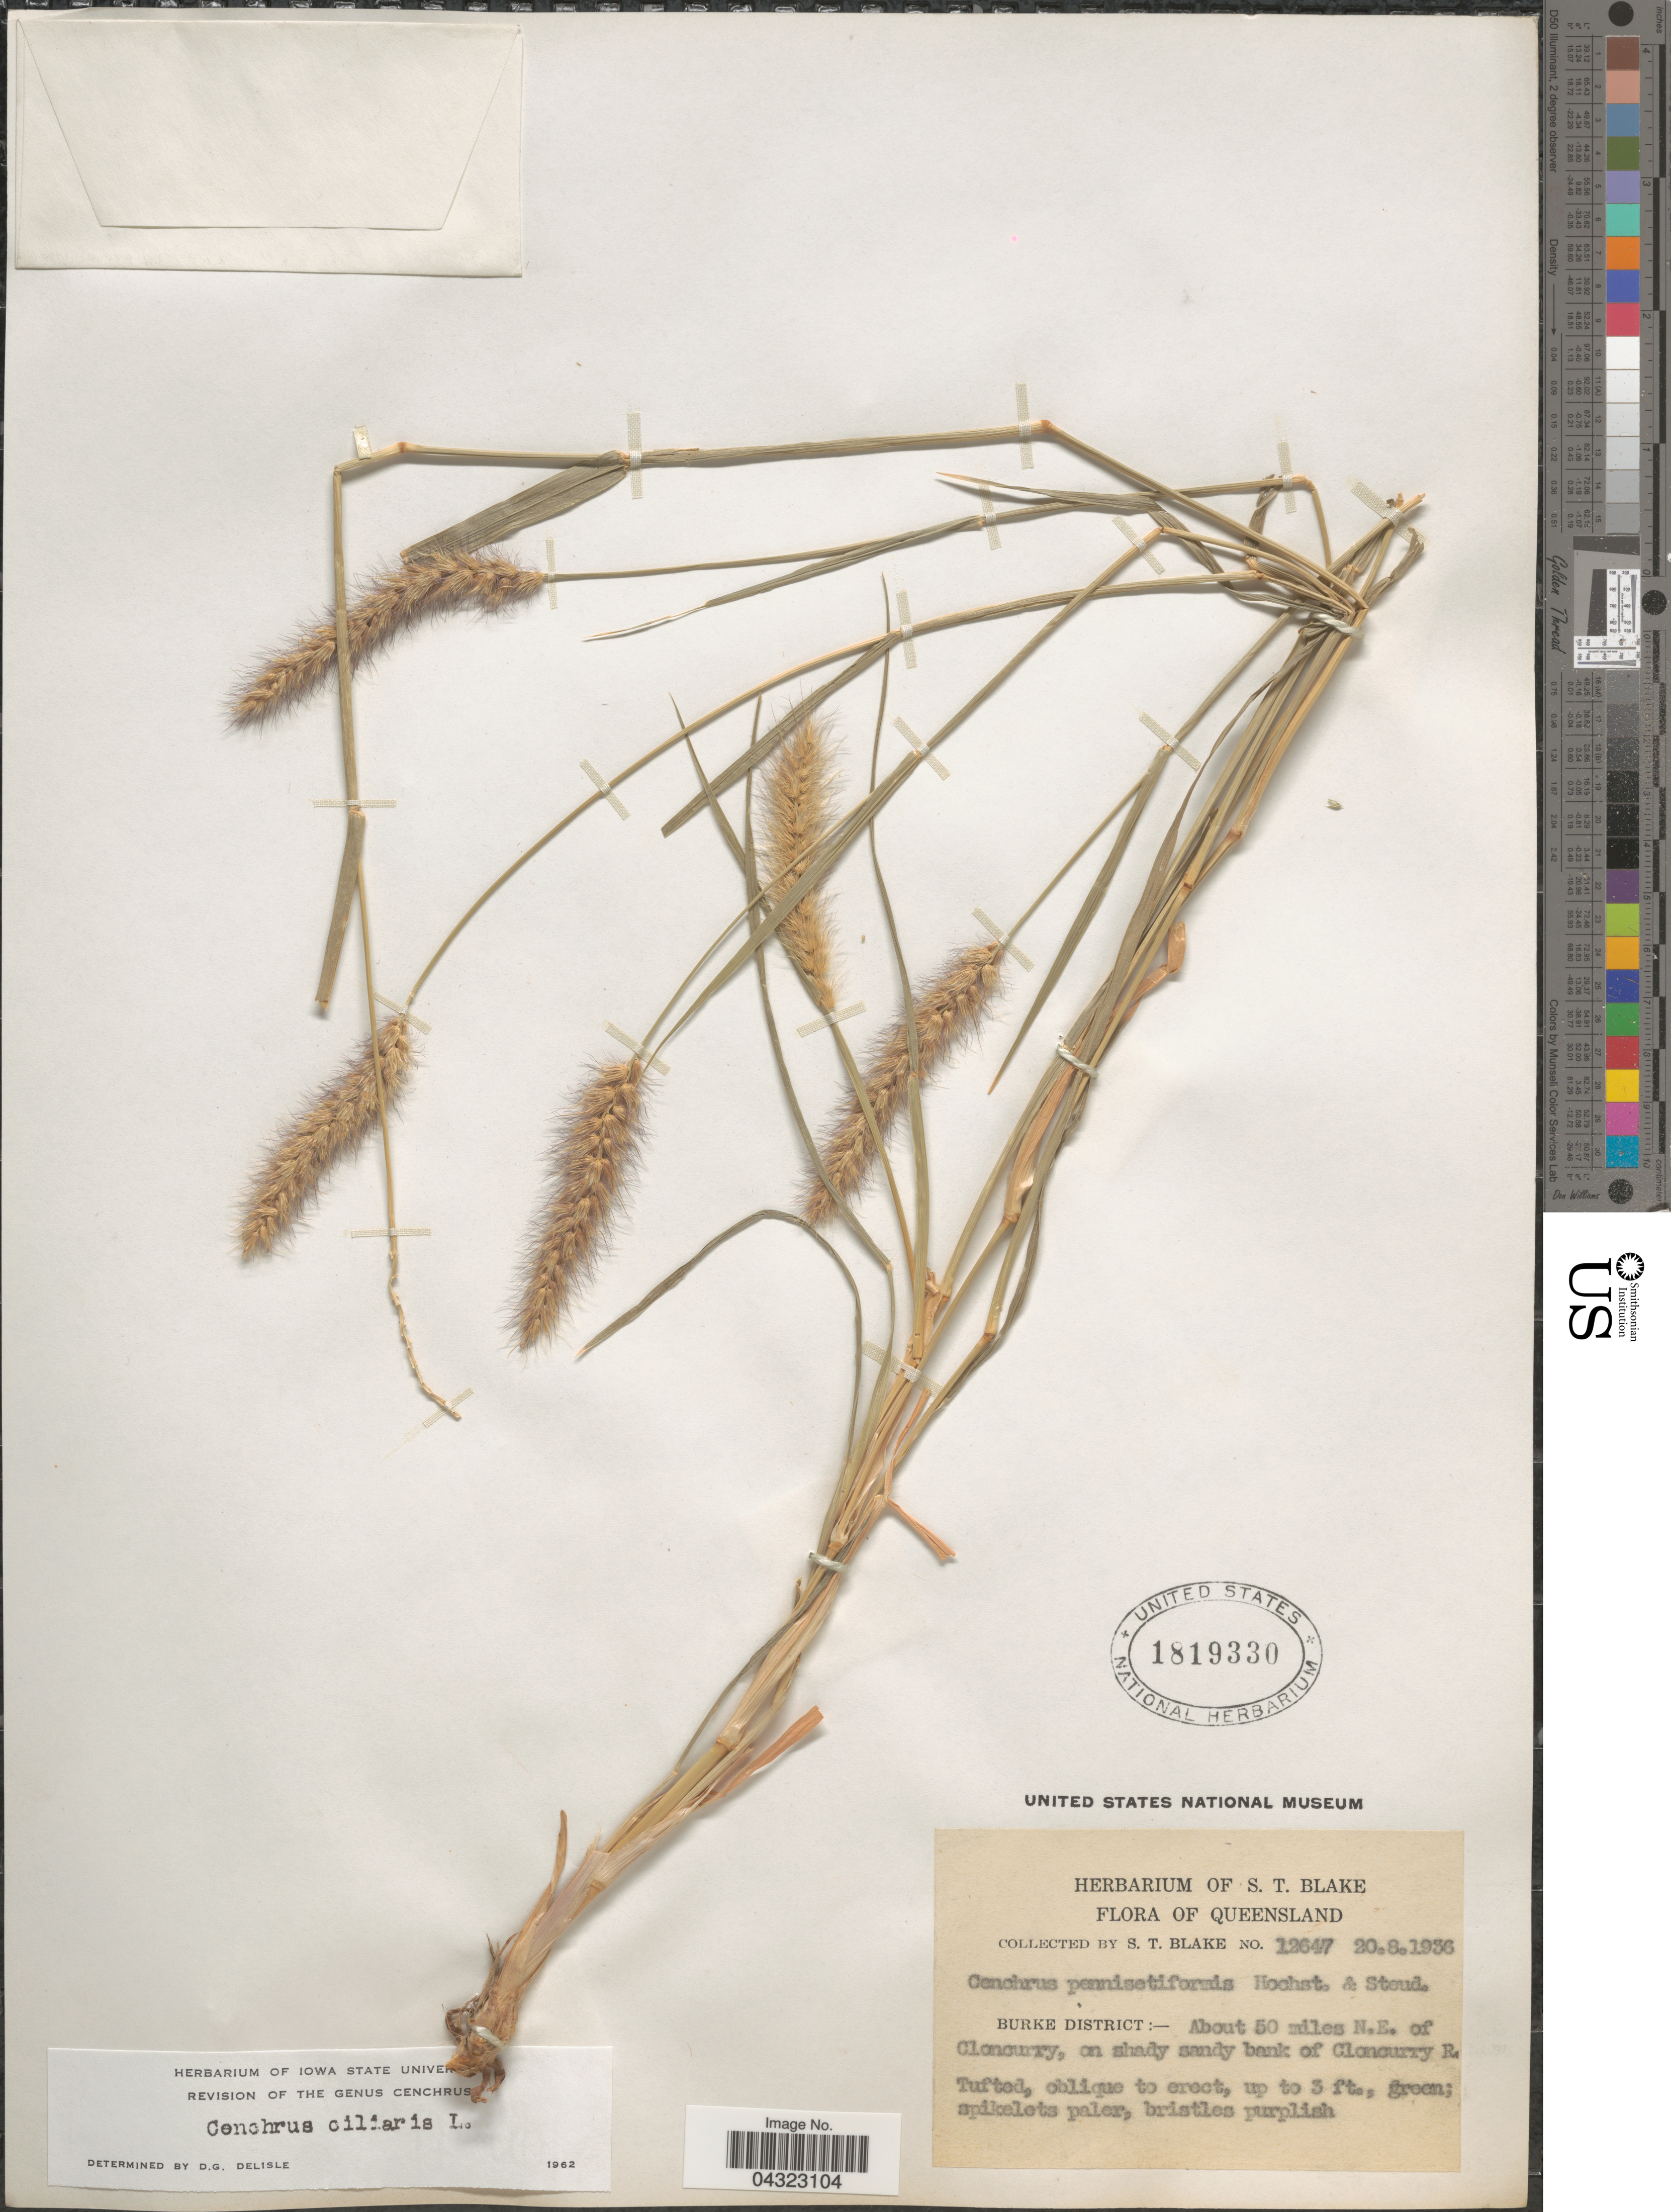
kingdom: Plantae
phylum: Tracheophyta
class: Liliopsida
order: Poales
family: Poaceae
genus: Cenchrus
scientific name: Cenchrus pennisetiformis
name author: Hochst. & Steud. ex Steud.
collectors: S. T. Blake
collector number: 12647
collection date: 1936-08-20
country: Australia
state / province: Queensland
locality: Burke District: - About 50 miles N. E. of Cloncurrry, on shady sandy bank of Cloncurry R.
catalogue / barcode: US 1819330